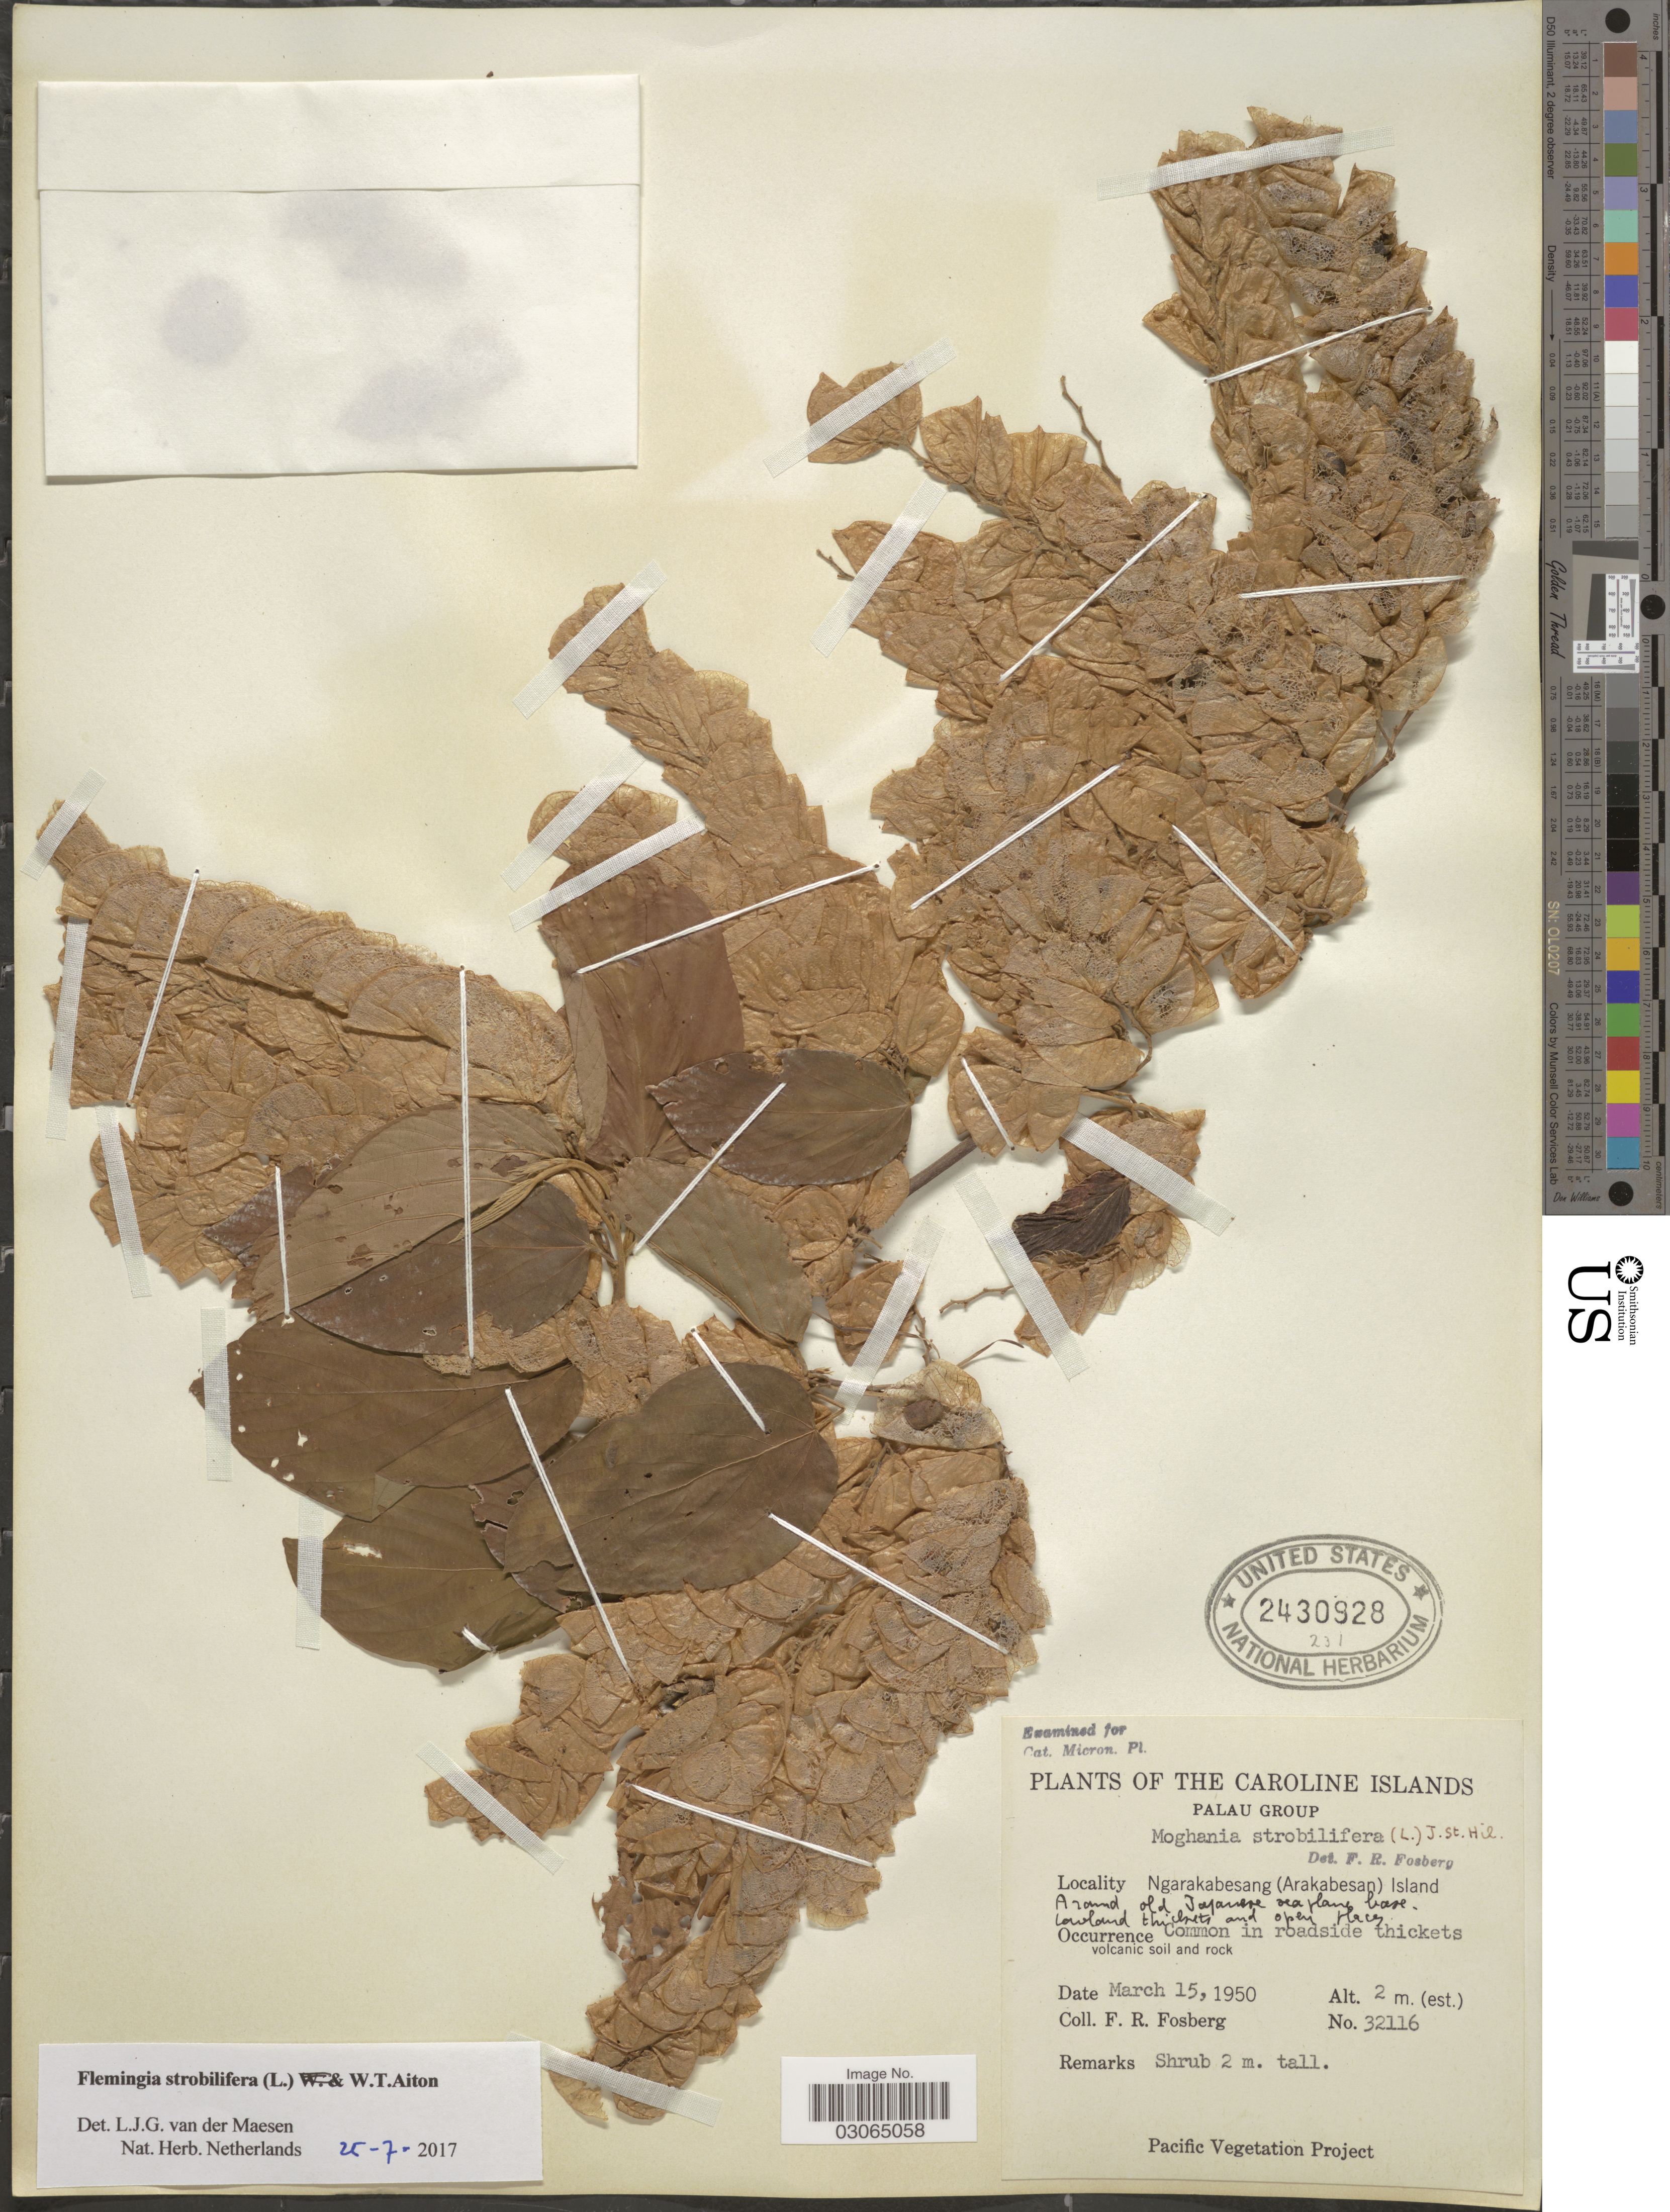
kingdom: Plantae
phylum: Tracheophyta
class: Magnoliopsida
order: Fabales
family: Fabaceae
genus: Flemingia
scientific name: Flemingia strobilifera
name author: (L.) W.T. Aiton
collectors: F. R. Fosberg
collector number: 32116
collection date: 1950-03-15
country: Palau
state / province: Koror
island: Ngerekebesang [Arakabesan]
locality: Around old Japanese sea plane base, Ngarakabesang (Arakabesan) Island, Palau Group, Caroline Islands.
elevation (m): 2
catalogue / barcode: US 2430928